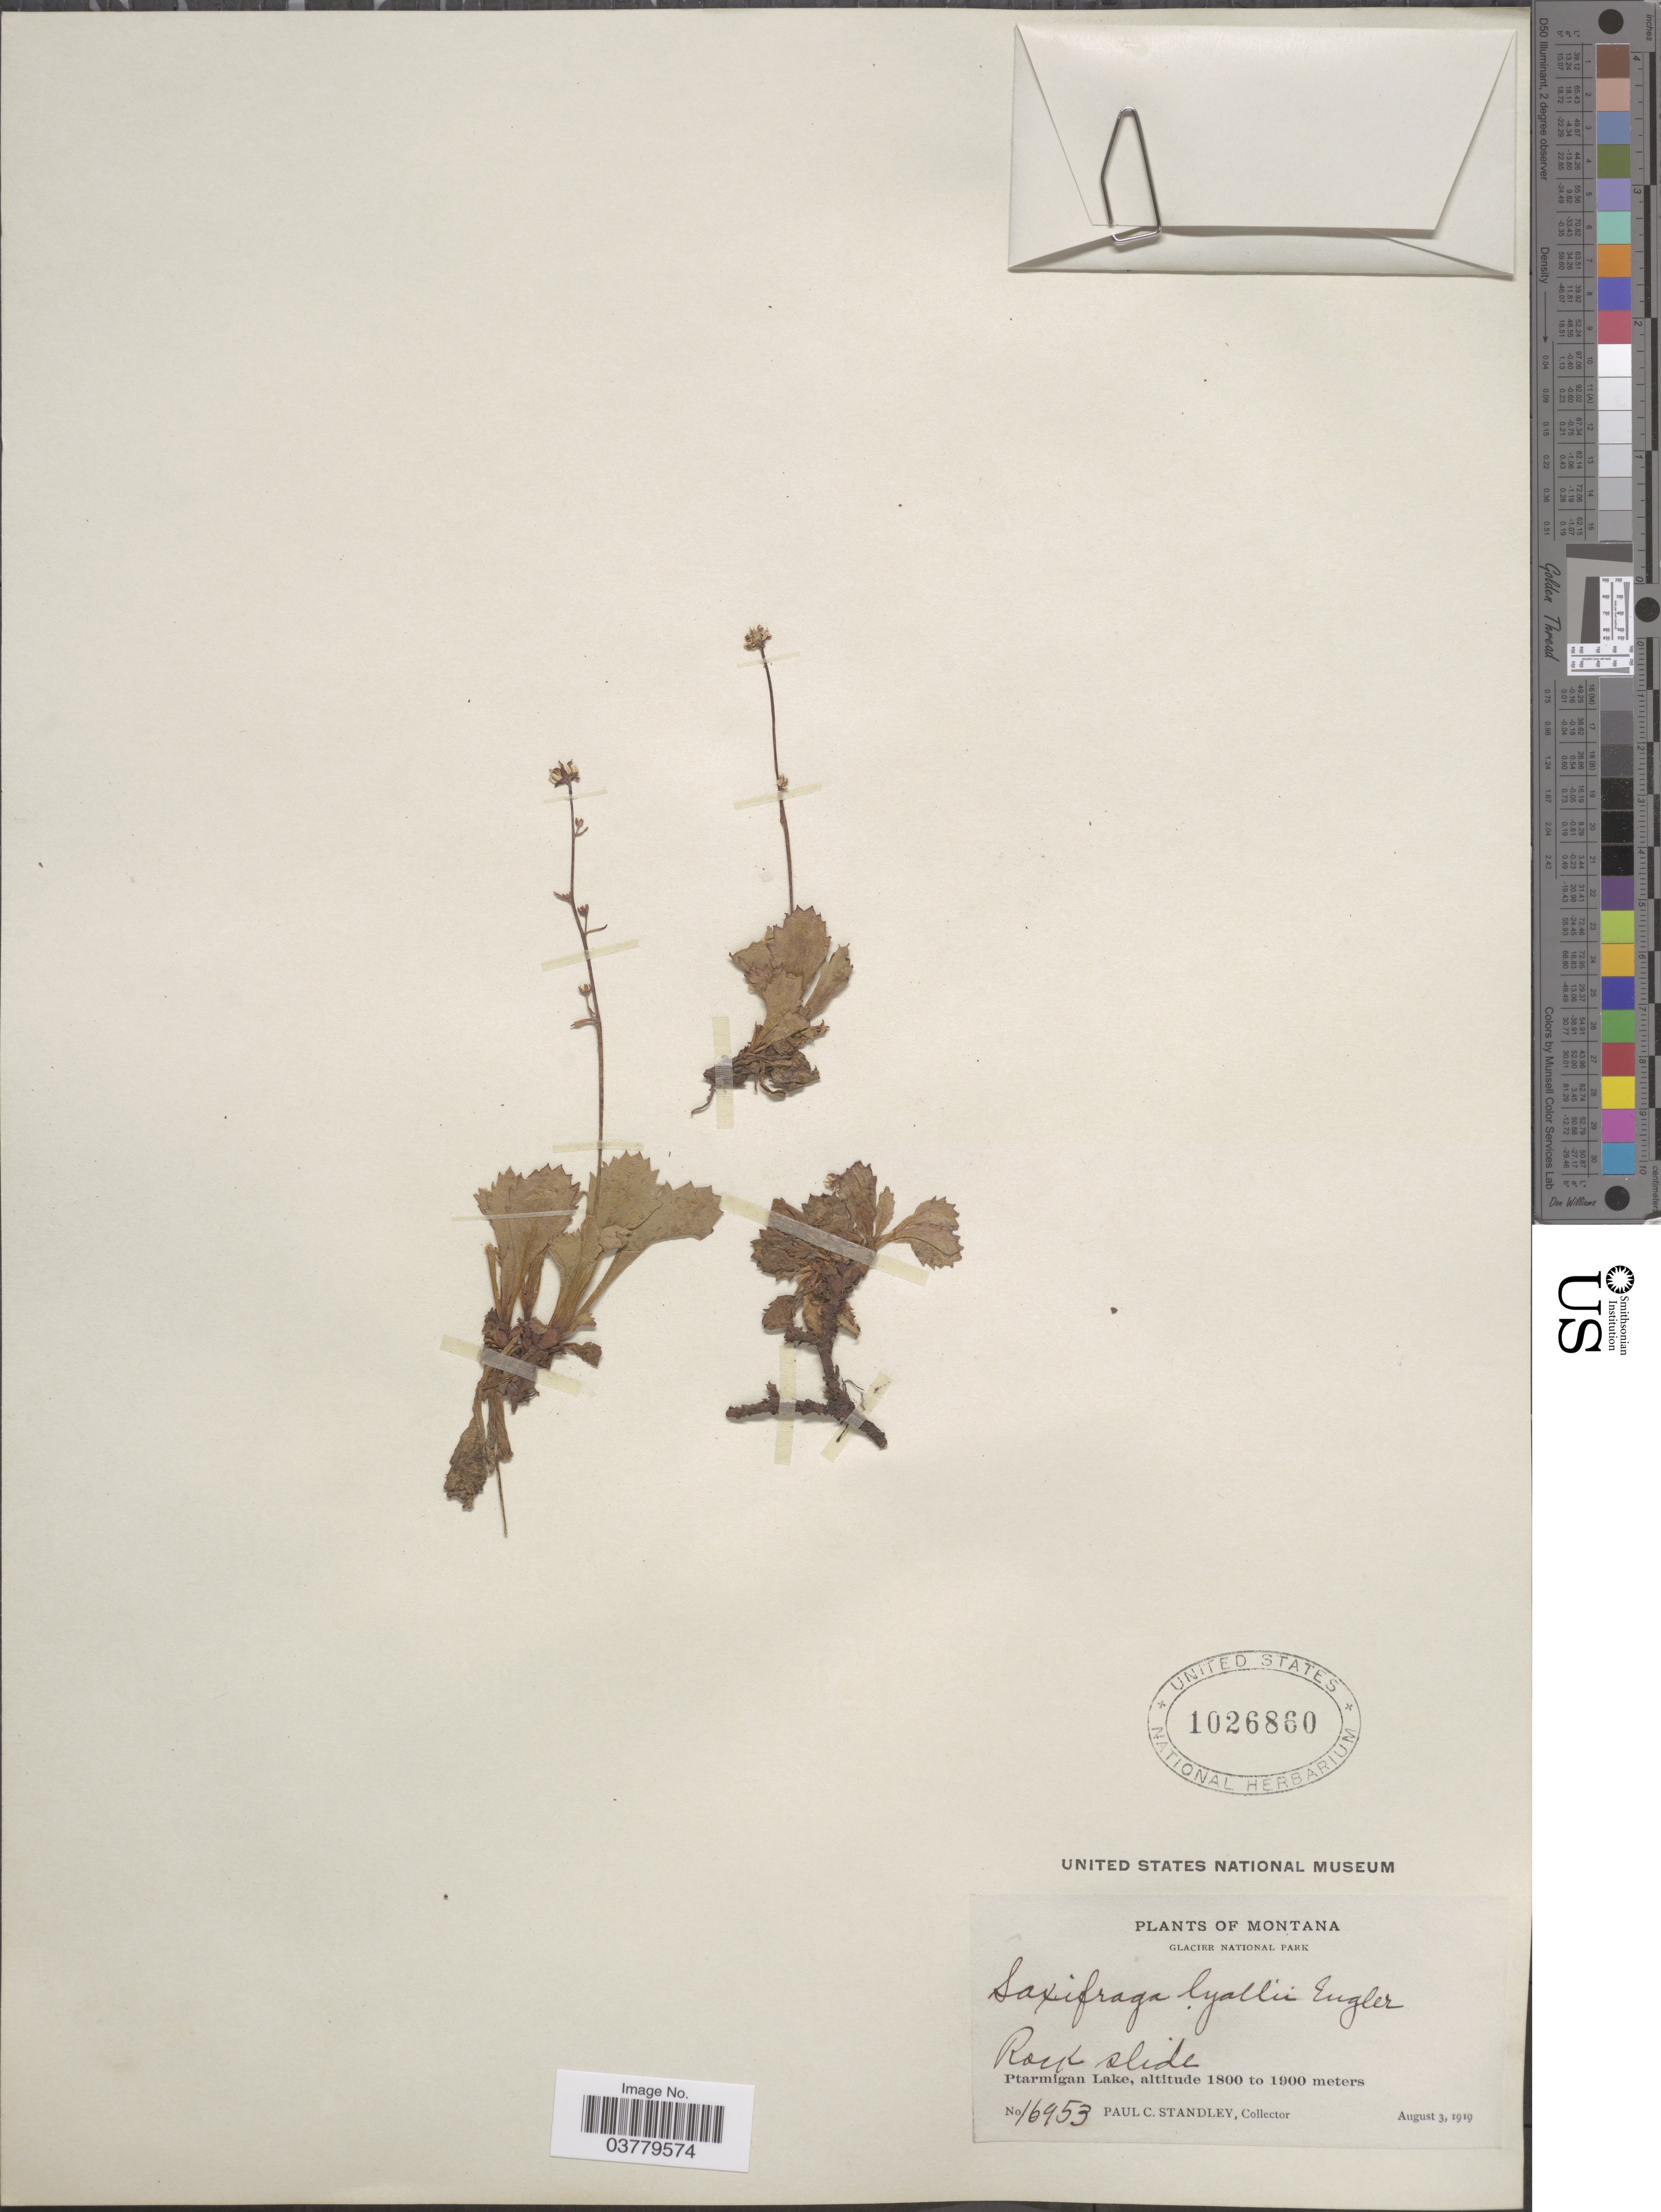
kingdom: Plantae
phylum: Tracheophyta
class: Magnoliopsida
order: Saxifragales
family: Saxifragaceae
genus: Micranthes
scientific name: Micranthes lyalii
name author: (Engl.) Small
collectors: P. C. Standley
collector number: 16953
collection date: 1919-08-03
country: United States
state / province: Montana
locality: Glacier National Park. Ptarmigan Lake.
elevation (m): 1800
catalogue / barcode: US 1026860